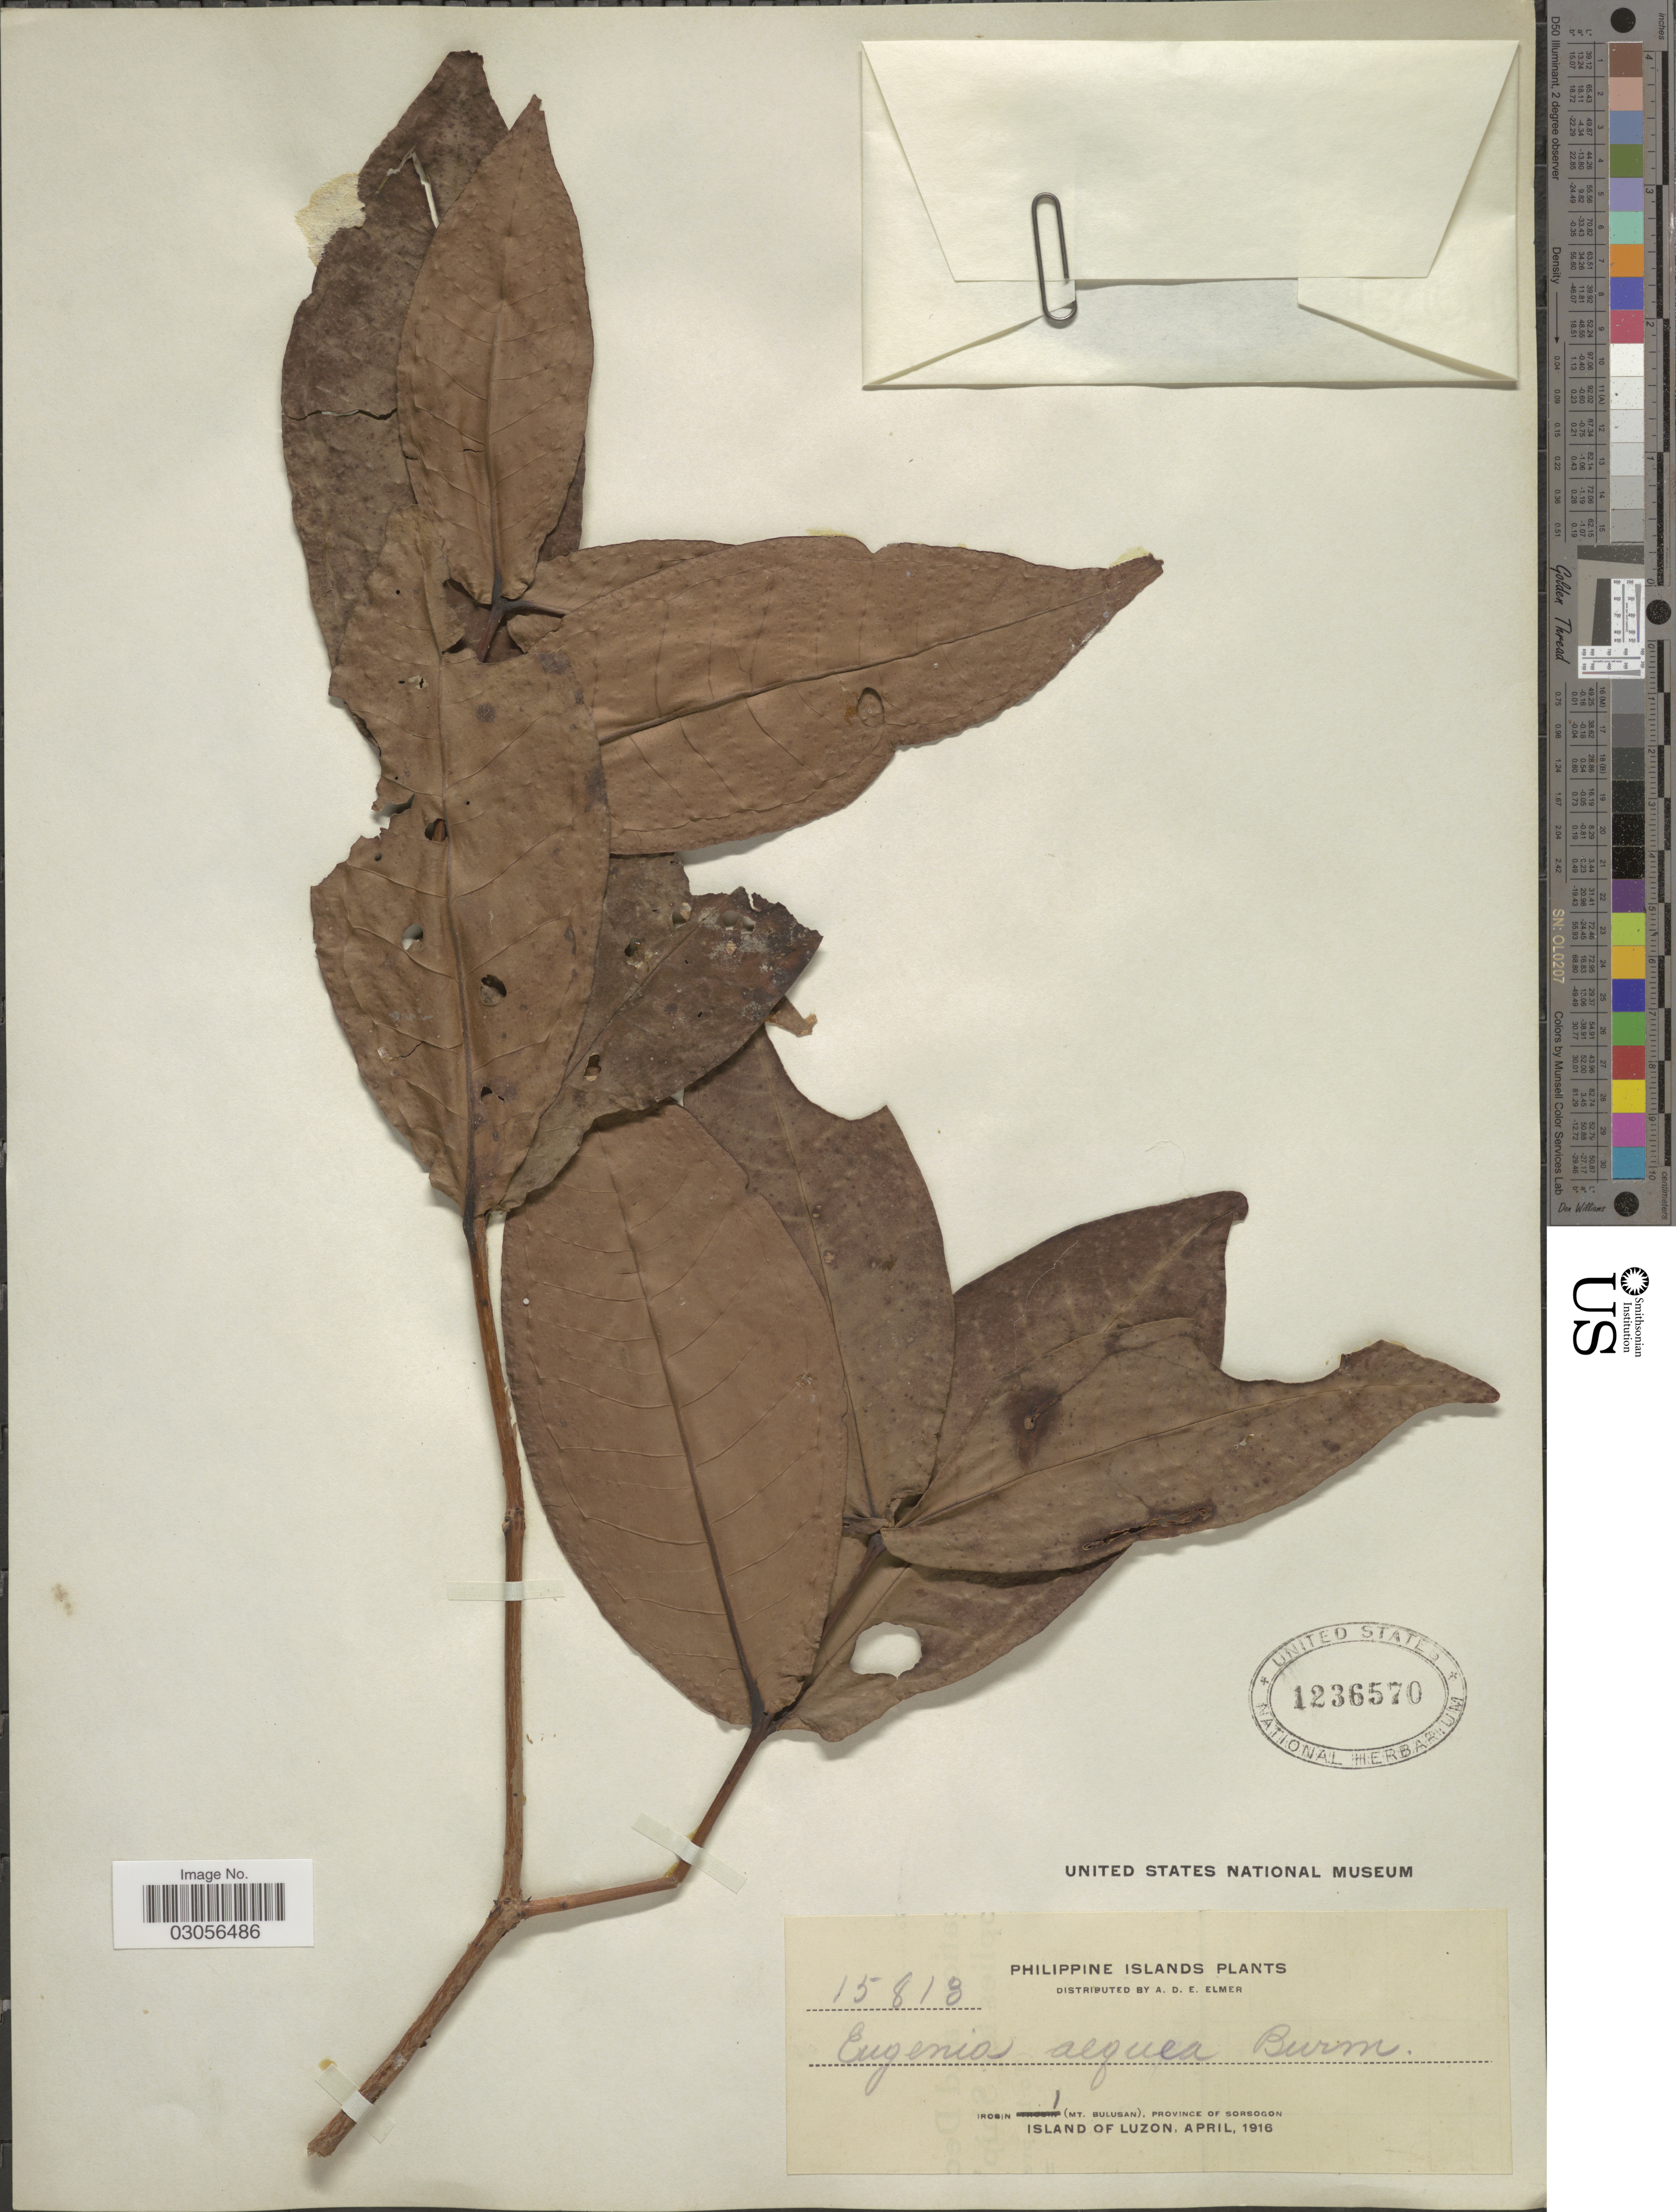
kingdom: Plantae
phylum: Tracheophyta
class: Magnoliopsida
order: Myrtales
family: Myrtaceae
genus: Syzygium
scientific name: Syzygium aqueum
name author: (Burm. f.) Altson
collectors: A. D. E. Elmer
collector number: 15813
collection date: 1916-04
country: Philippines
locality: Irosin (Mt. Bulusan), Province of Sorsogon, Island of Luzon.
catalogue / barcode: US 1236570